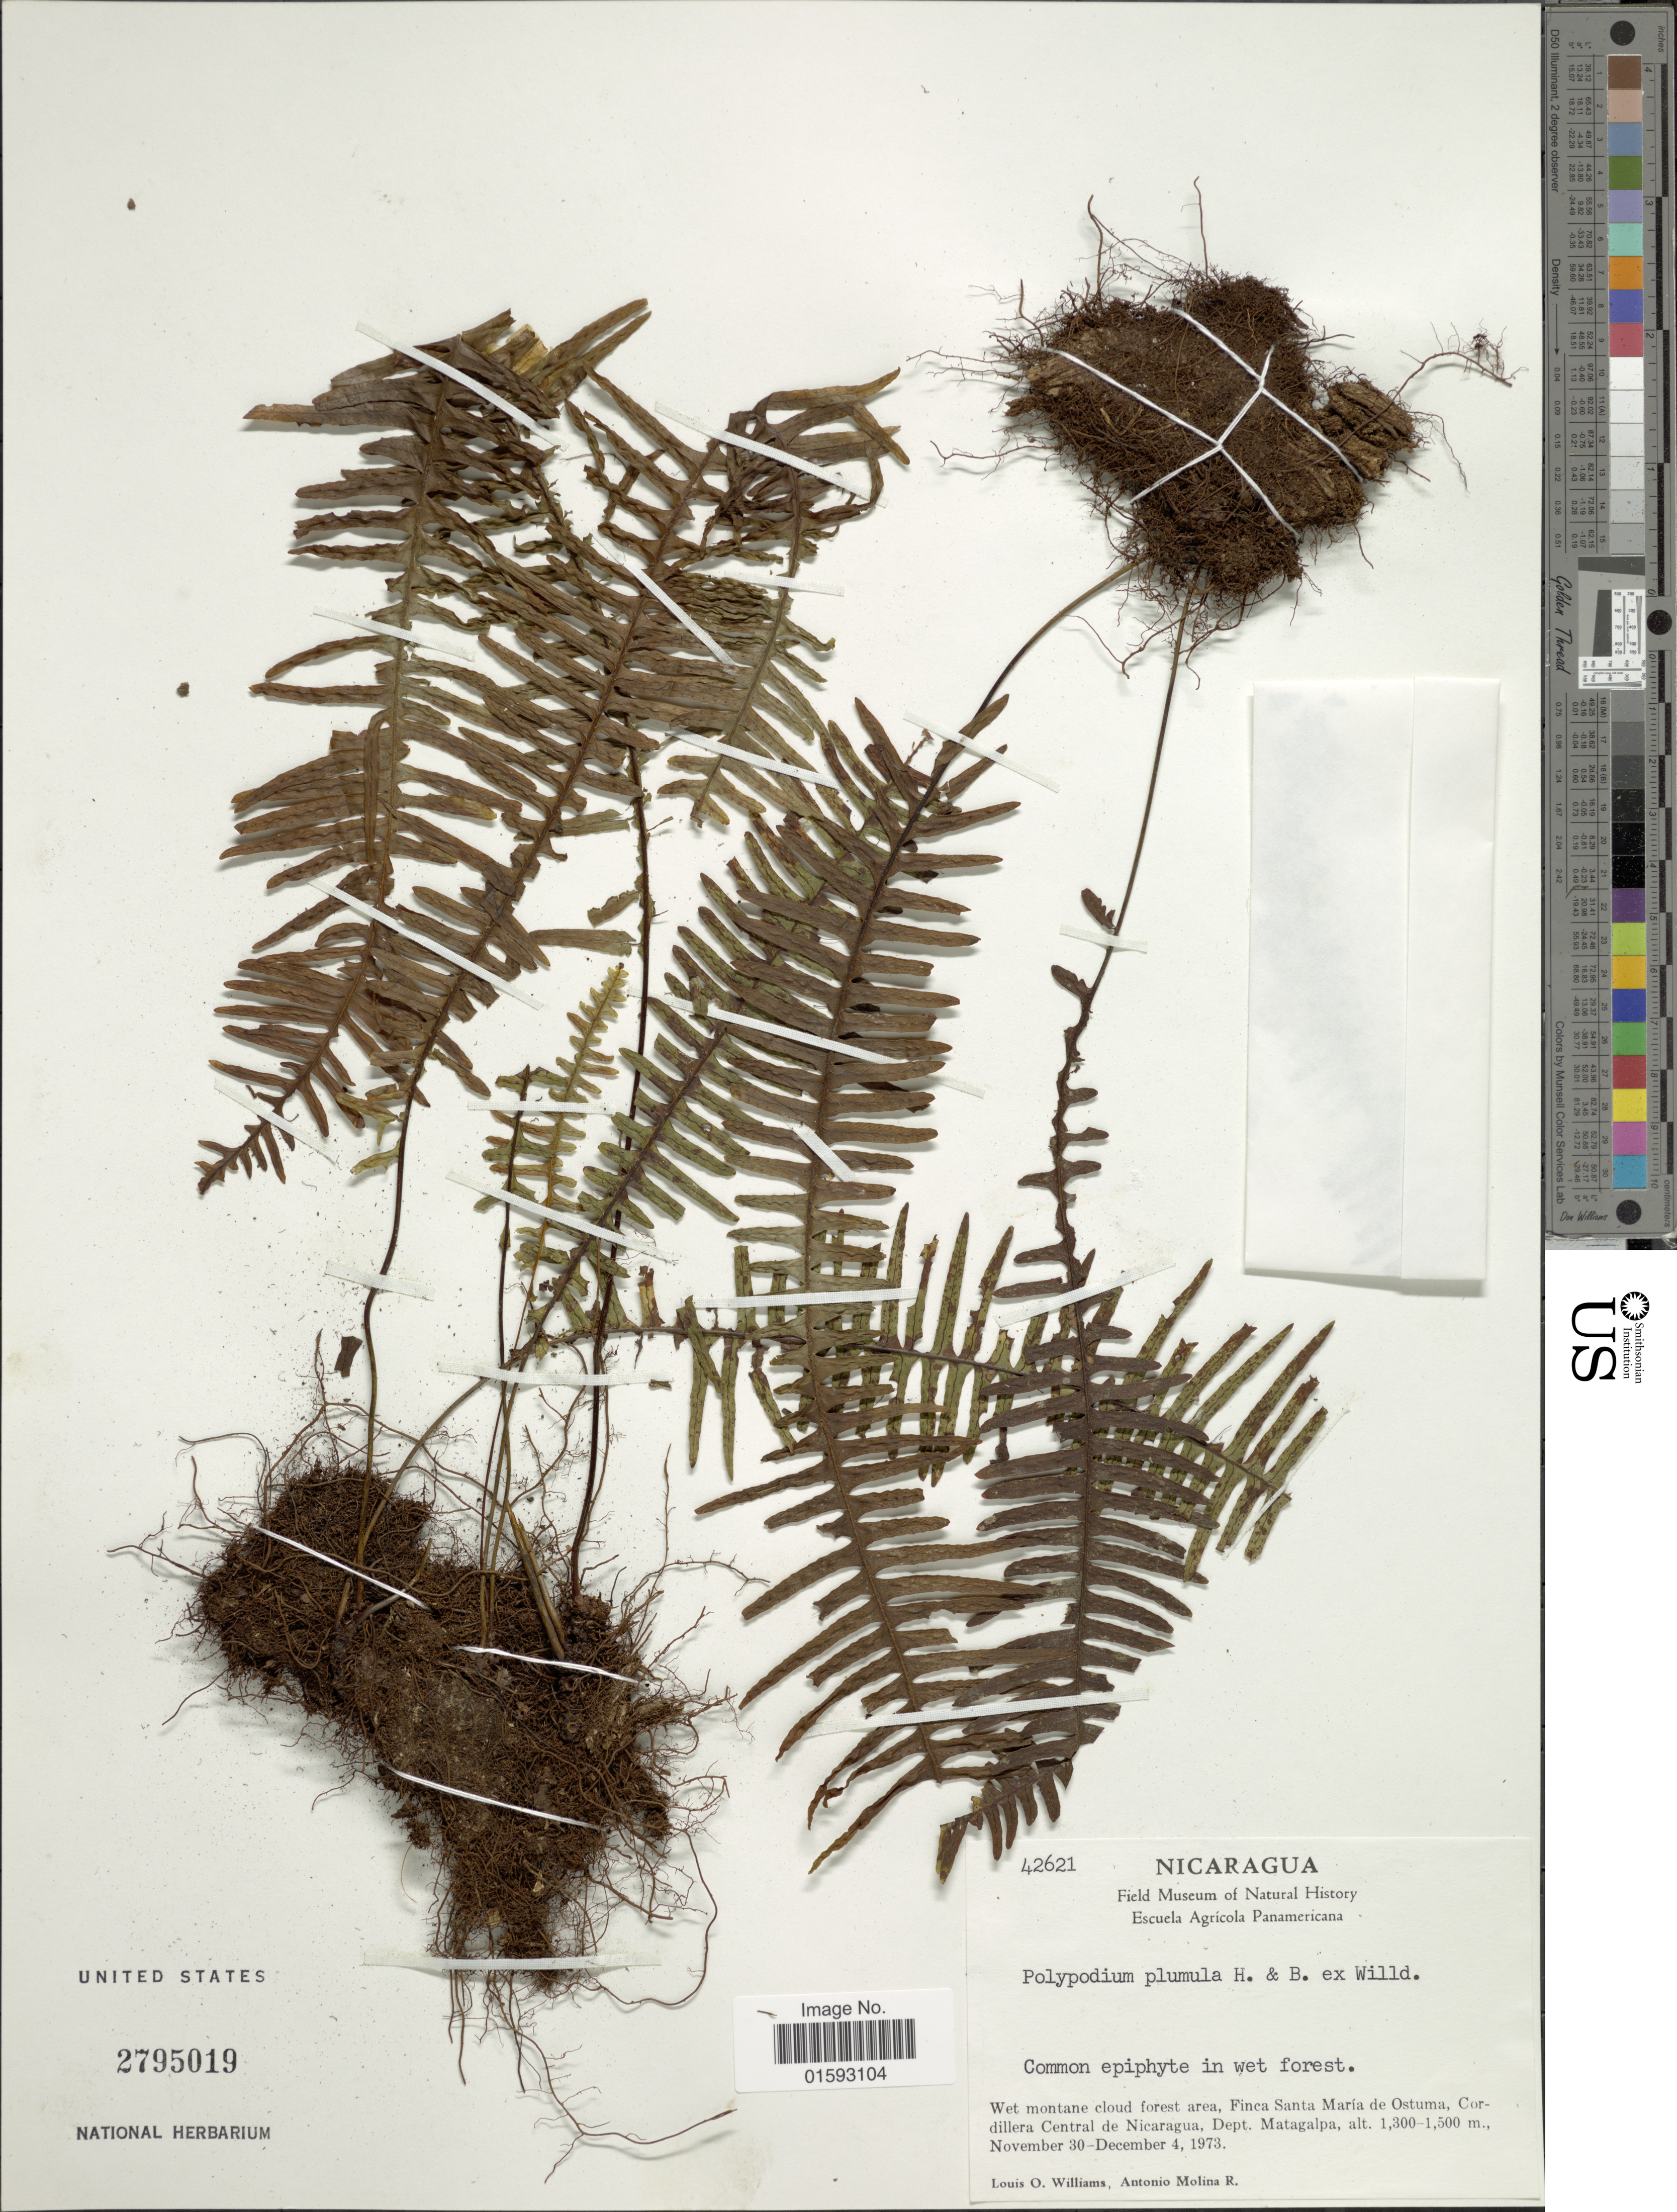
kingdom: Plantae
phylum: Tracheophyta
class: Polypodiopsida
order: Polypodiales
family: Polypodiaceae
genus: Pecluma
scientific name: Pecluma plumula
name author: (Humb. & Bonpl. ex Willd.) M.G. Price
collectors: L. O. Williams & A. Molina R.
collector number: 42621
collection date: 1973-11-30/1973-12-04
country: Nicaragua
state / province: Matagalpa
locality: Wet montane cloud forest area, Finca Santa Maria de Ostuma, Cordillera Central de Nicaragua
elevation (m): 1300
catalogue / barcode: US 2795019